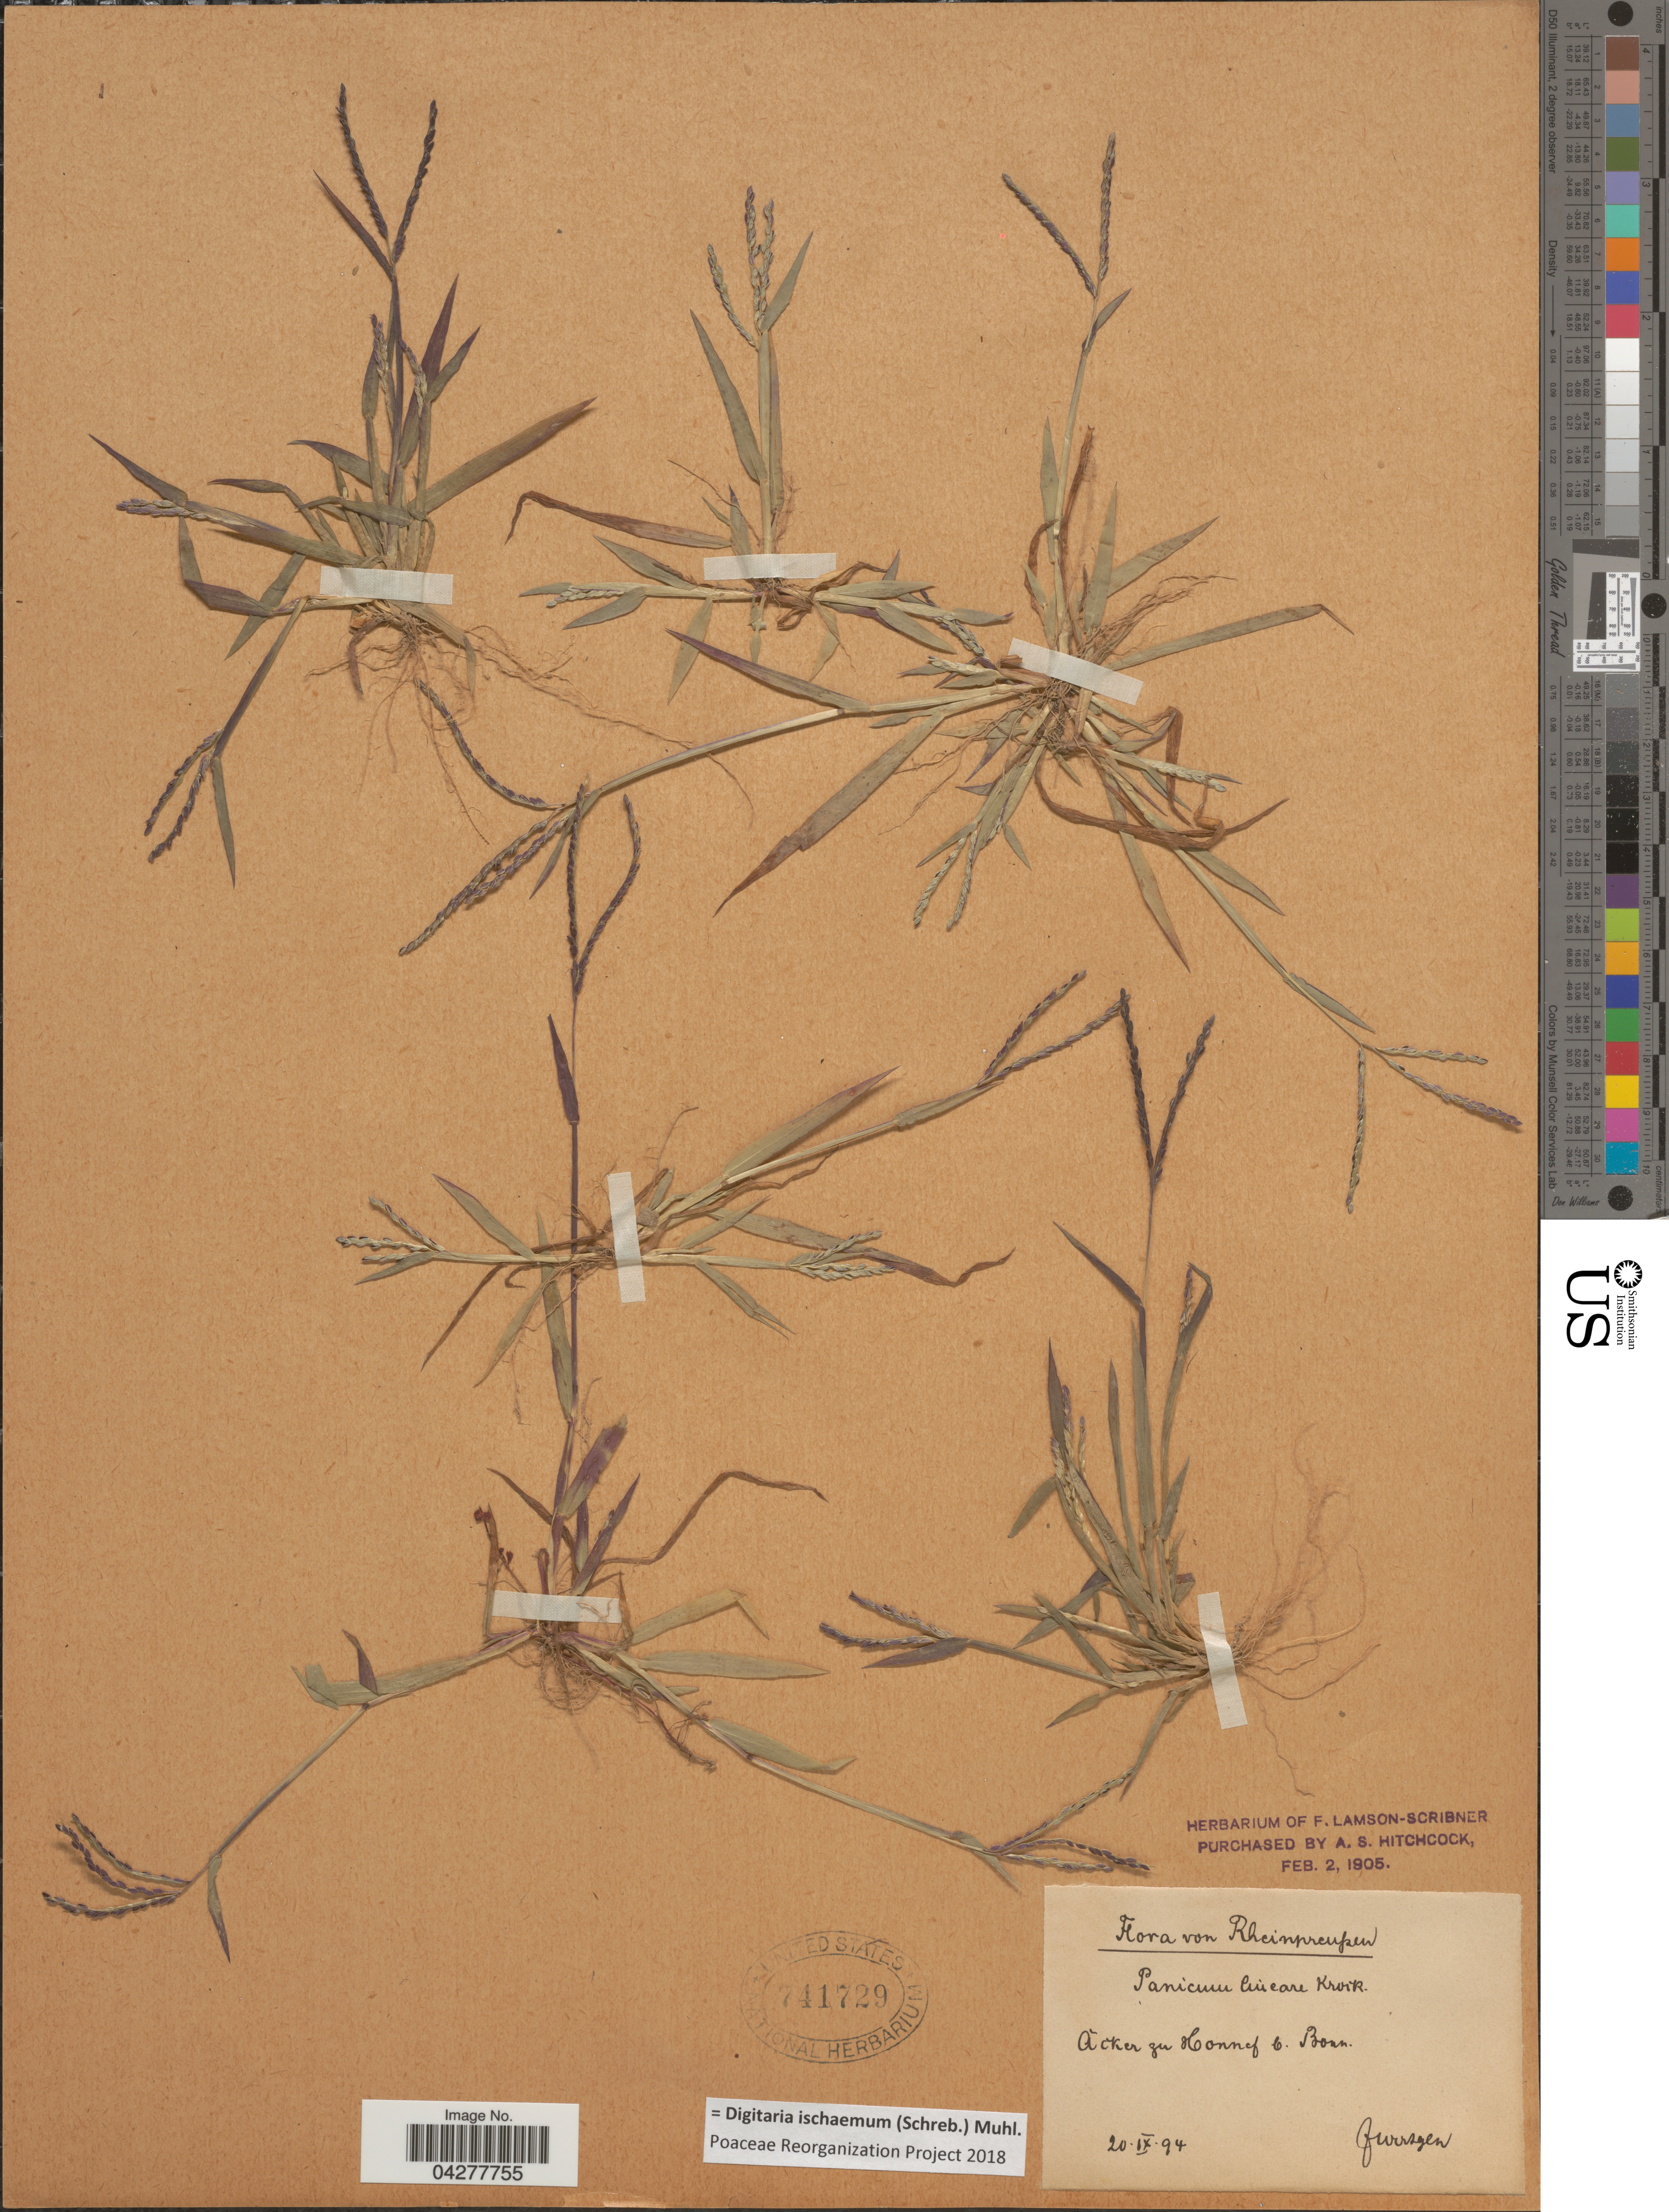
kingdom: Plantae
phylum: Tracheophyta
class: Liliopsida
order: Poales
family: Poaceae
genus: Digitaria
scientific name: Digitaria ischaemum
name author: (Schreber) Schreber ex Muhl.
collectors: F. Wirtgen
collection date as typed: Transcribed d/m/y: 20/9/94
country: Germany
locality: Rheinpreussen. Âcker zu Honnef b. Bonn.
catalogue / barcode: US 741729